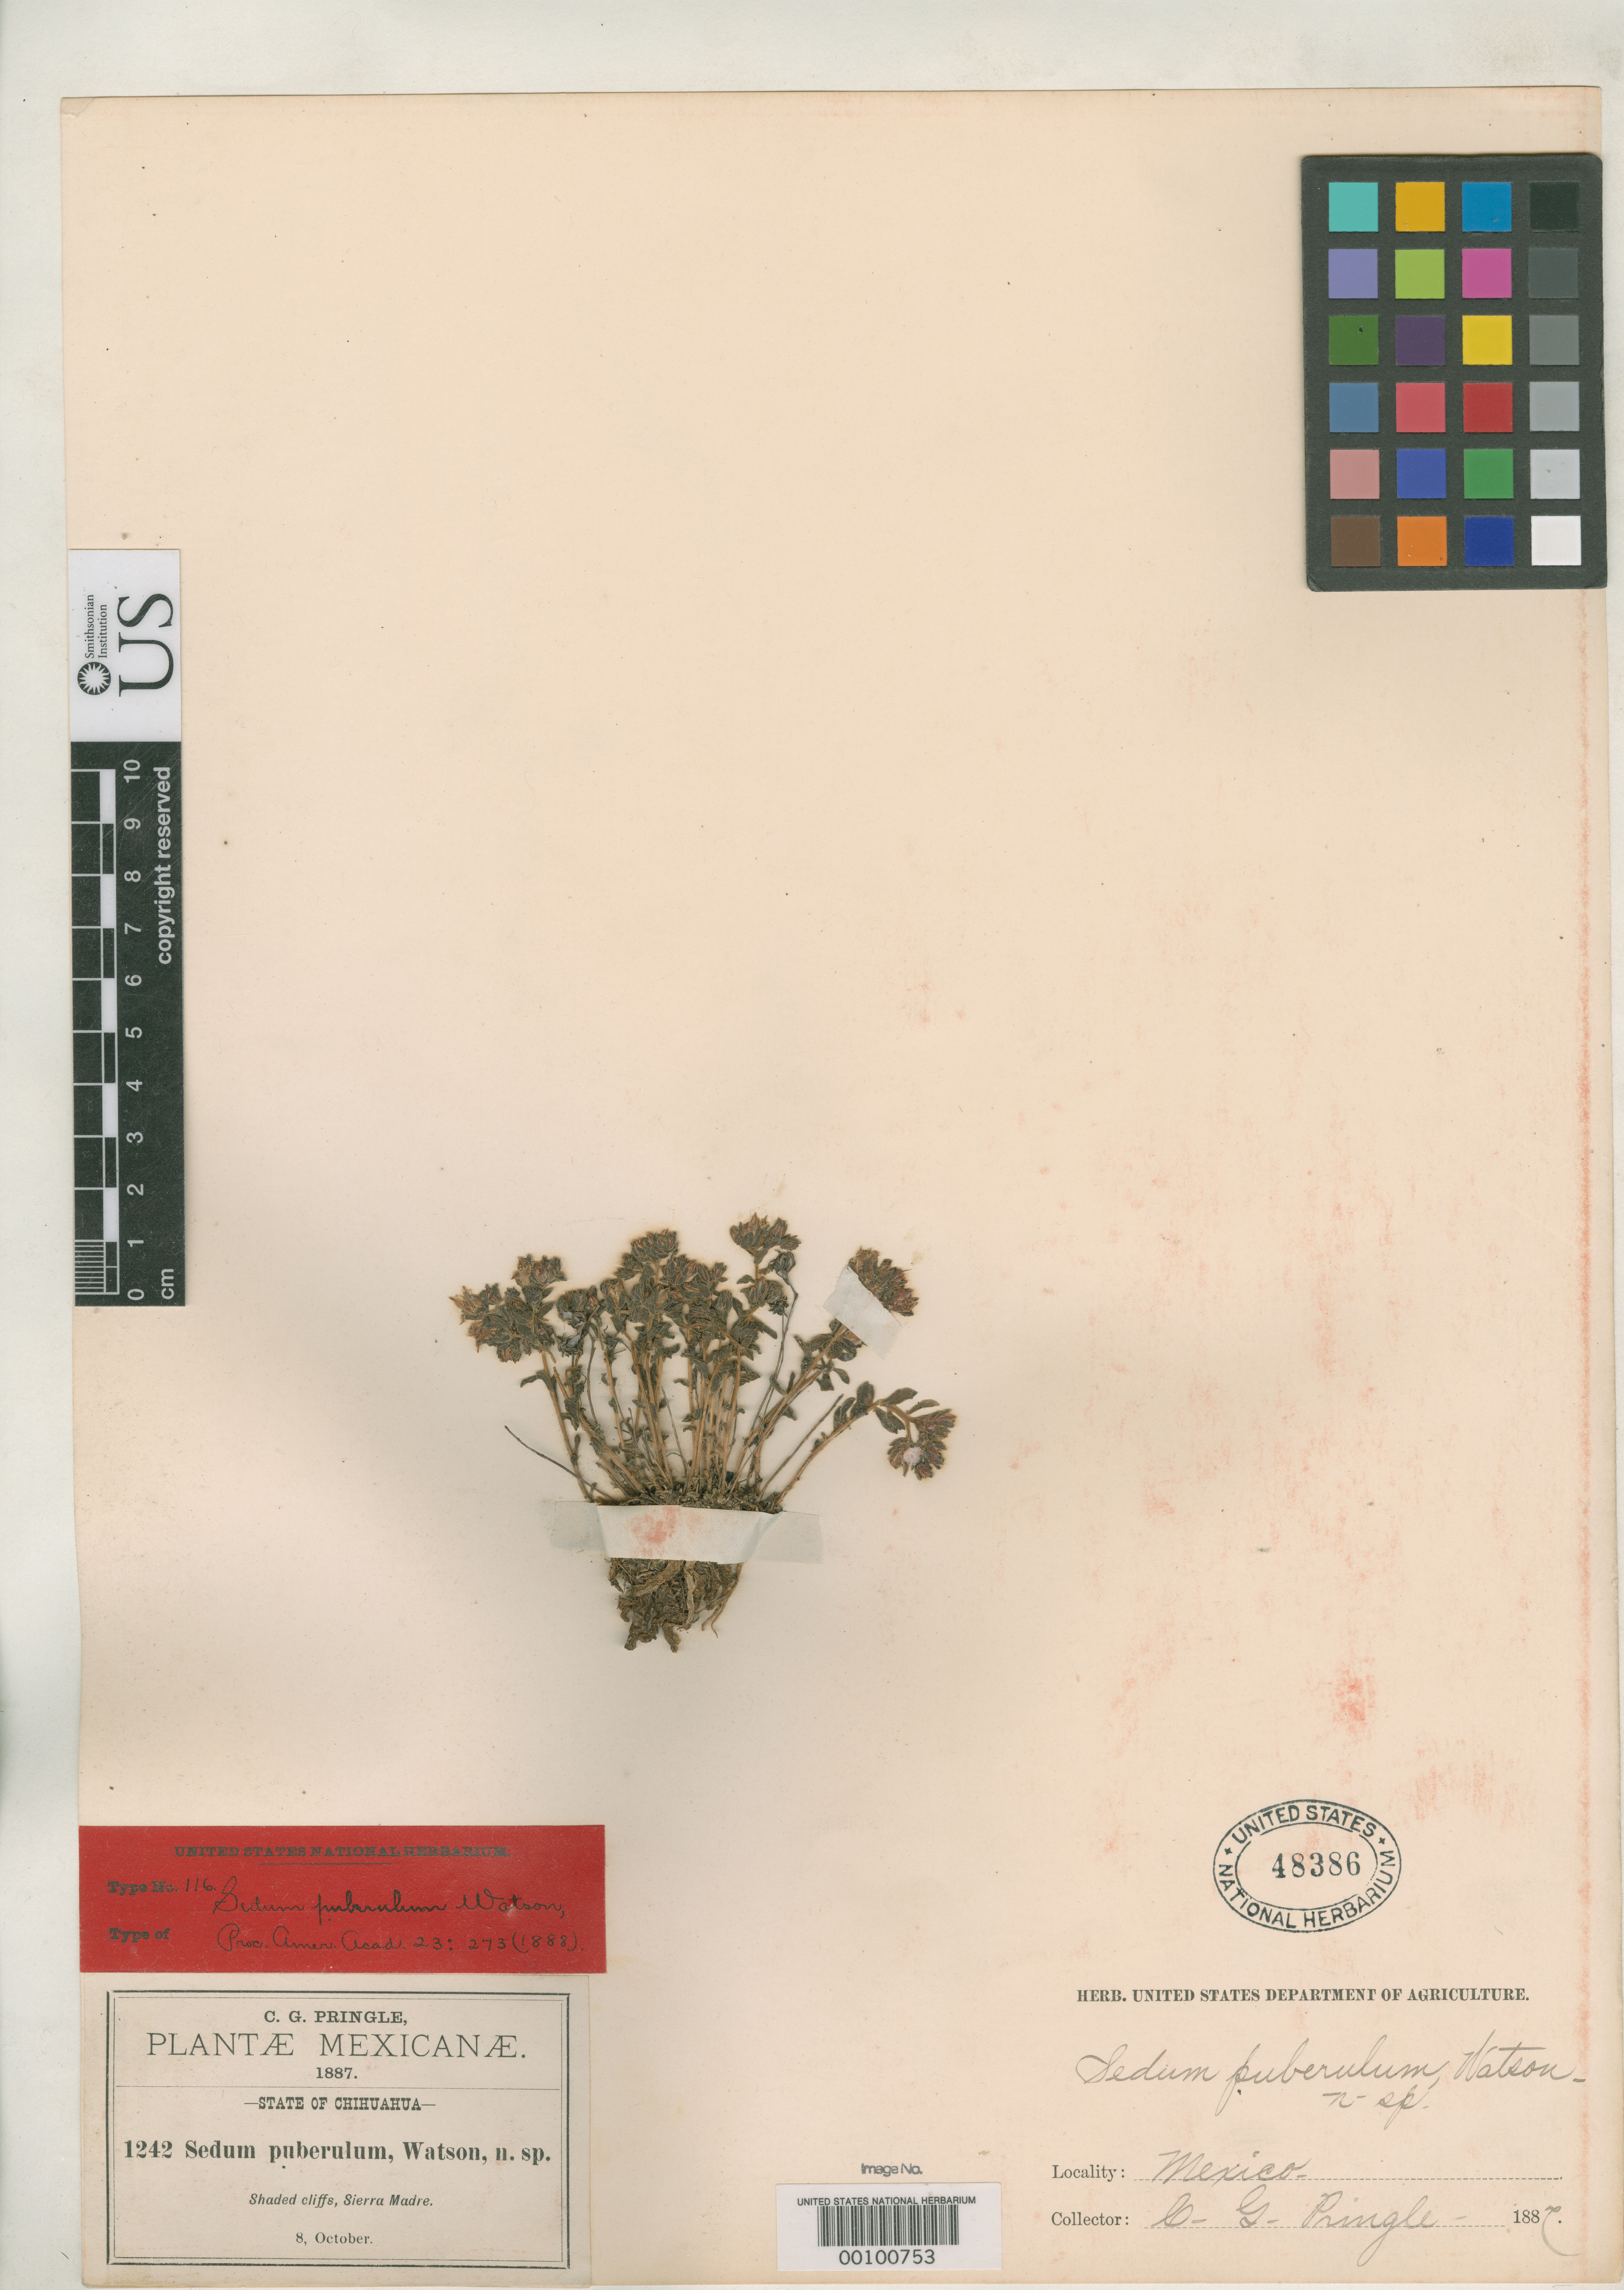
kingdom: Plantae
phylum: Tracheophyta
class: Magnoliopsida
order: Saxifragales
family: Crassulaceae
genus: Sedum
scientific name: Sedum puberulum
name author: S. Watson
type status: Isotype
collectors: C. G. Pringle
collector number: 1242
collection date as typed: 08 Oct 1887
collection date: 1887-10-08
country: Mexico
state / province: Chihuahua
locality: Sierra Madre.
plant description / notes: Illegitimate later homonym of Sedum puberulum DC. (1828).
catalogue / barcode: US 48386